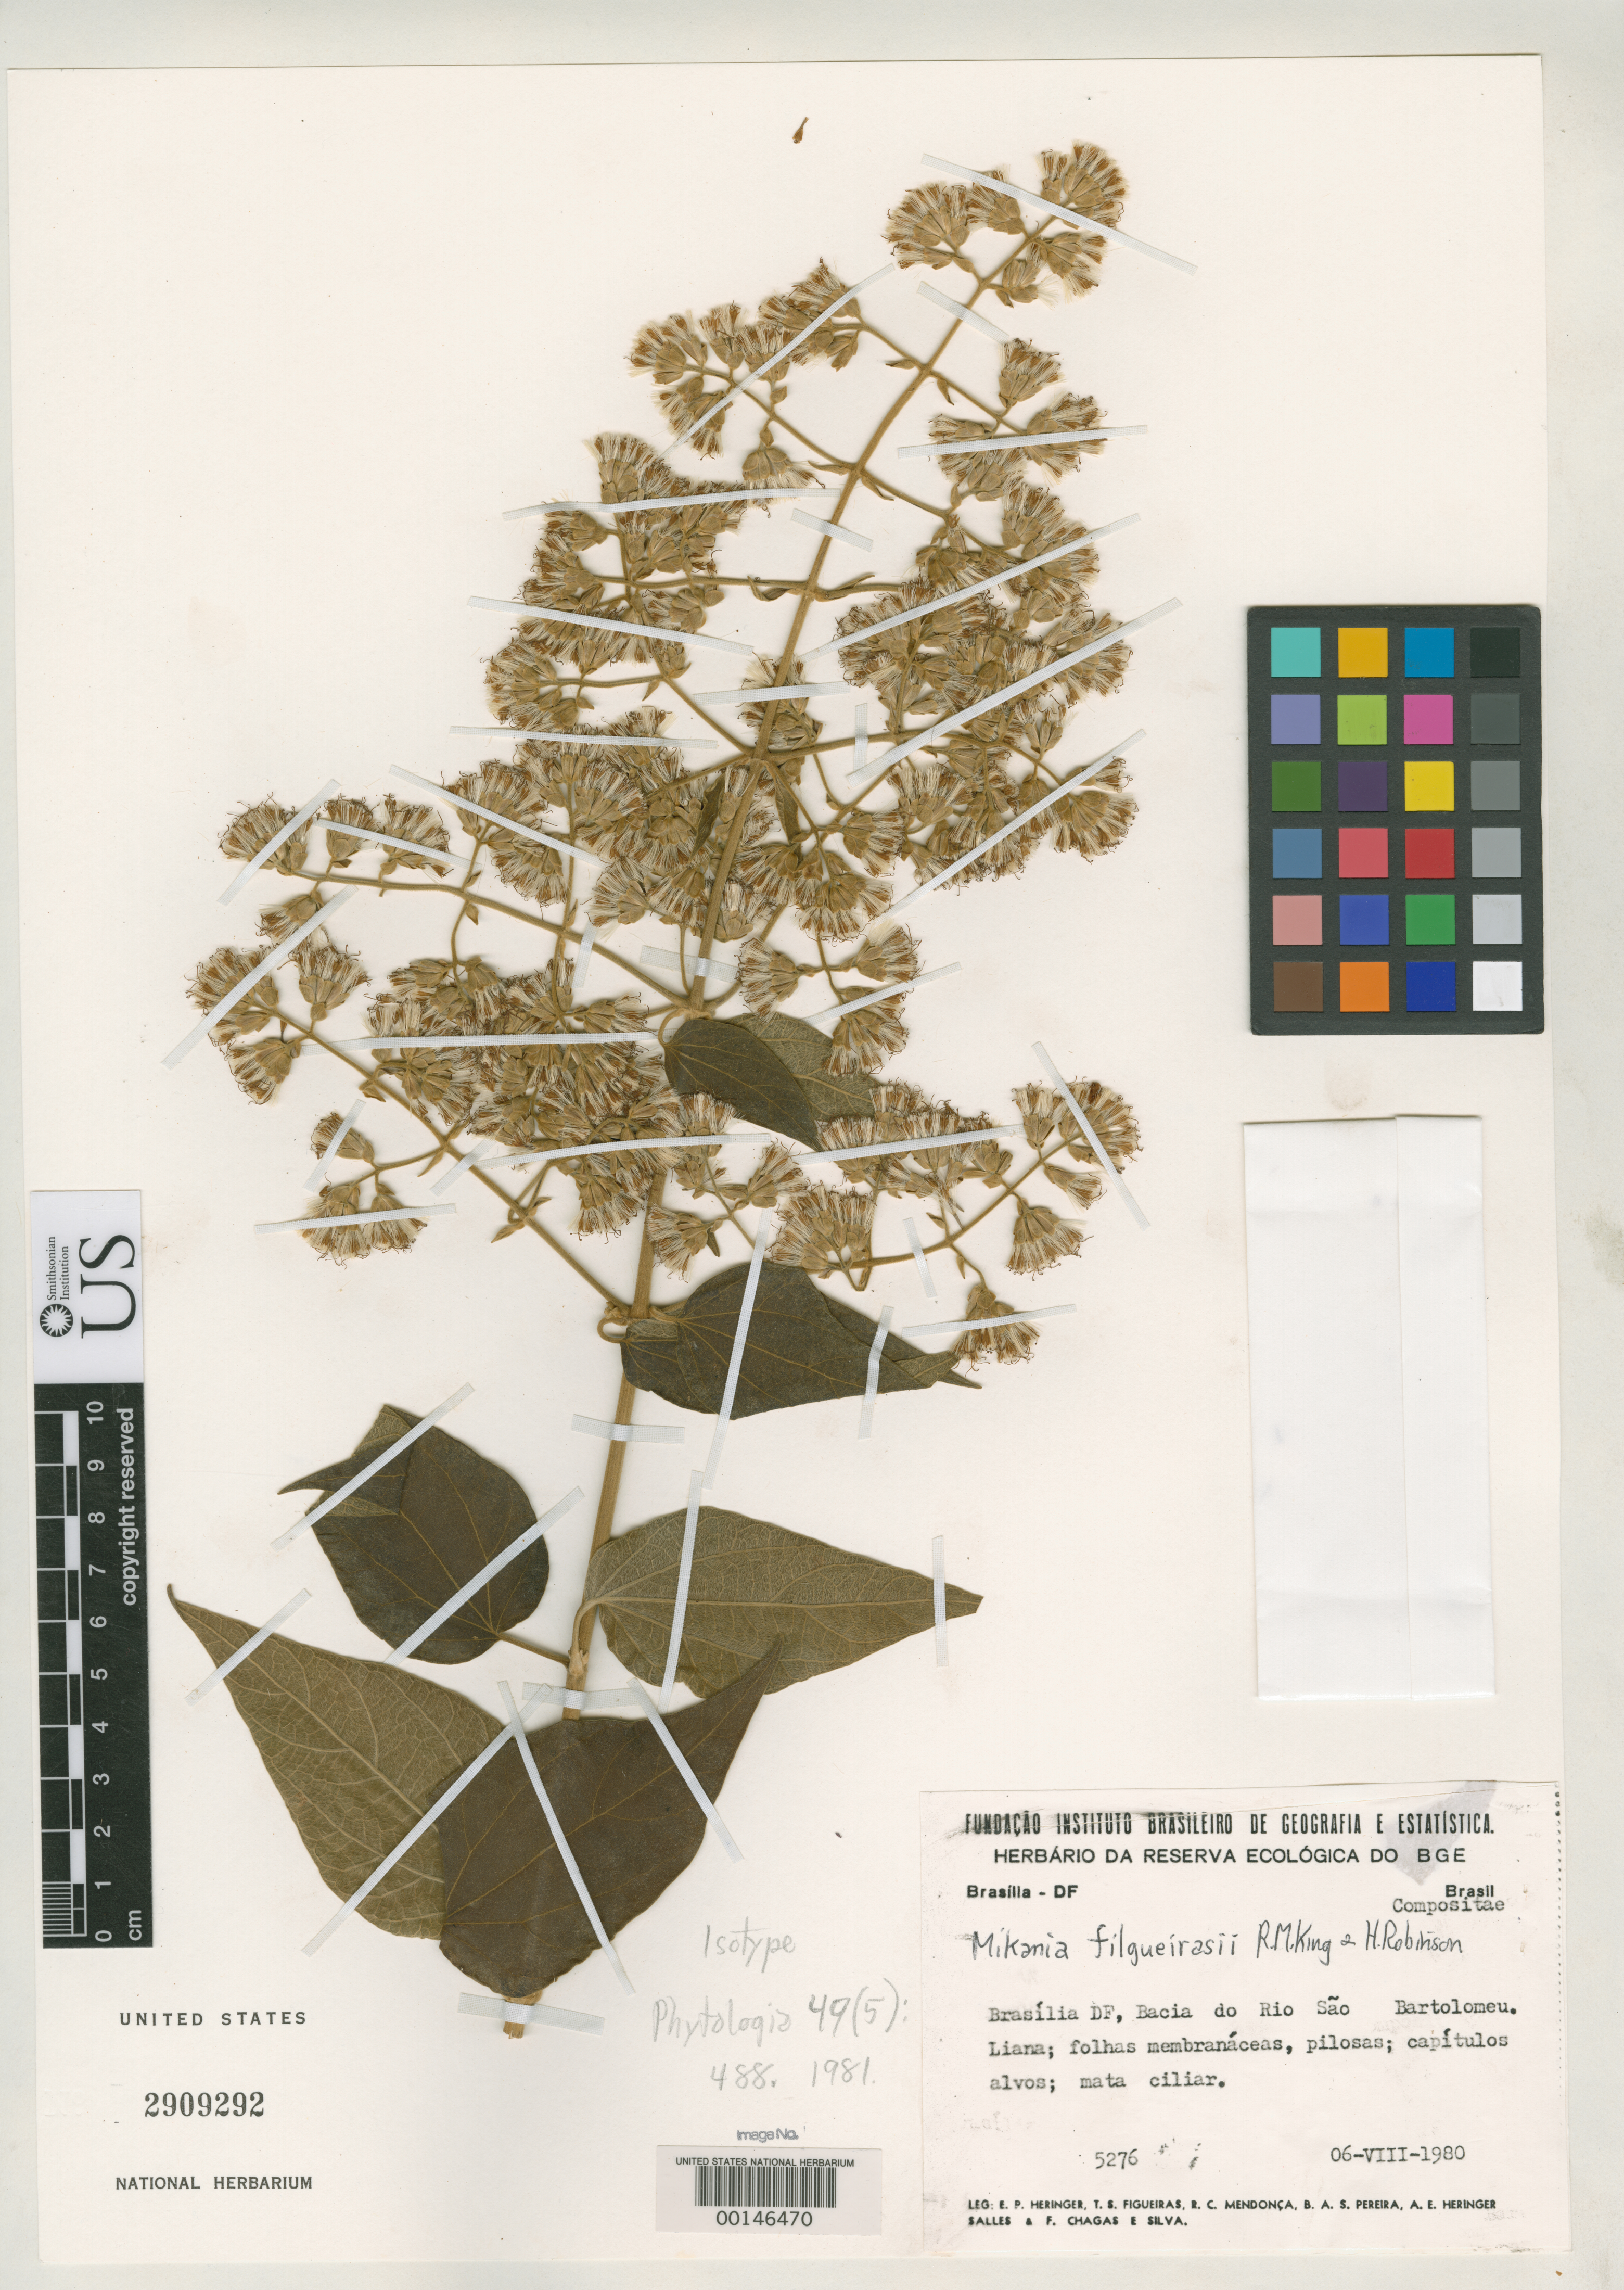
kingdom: Plantae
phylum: Tracheophyta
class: Magnoliopsida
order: Asterales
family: Asteraceae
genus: Mikania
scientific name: Mikania filgueirasii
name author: R.M. King & H. Rob.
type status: Isotype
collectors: E. P. Heringer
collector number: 5276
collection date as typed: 06 Aug 1980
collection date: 1980-08-06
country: Brazil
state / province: Goiás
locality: Bacia do Rio São Bartolomeu.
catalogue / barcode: US 2909292